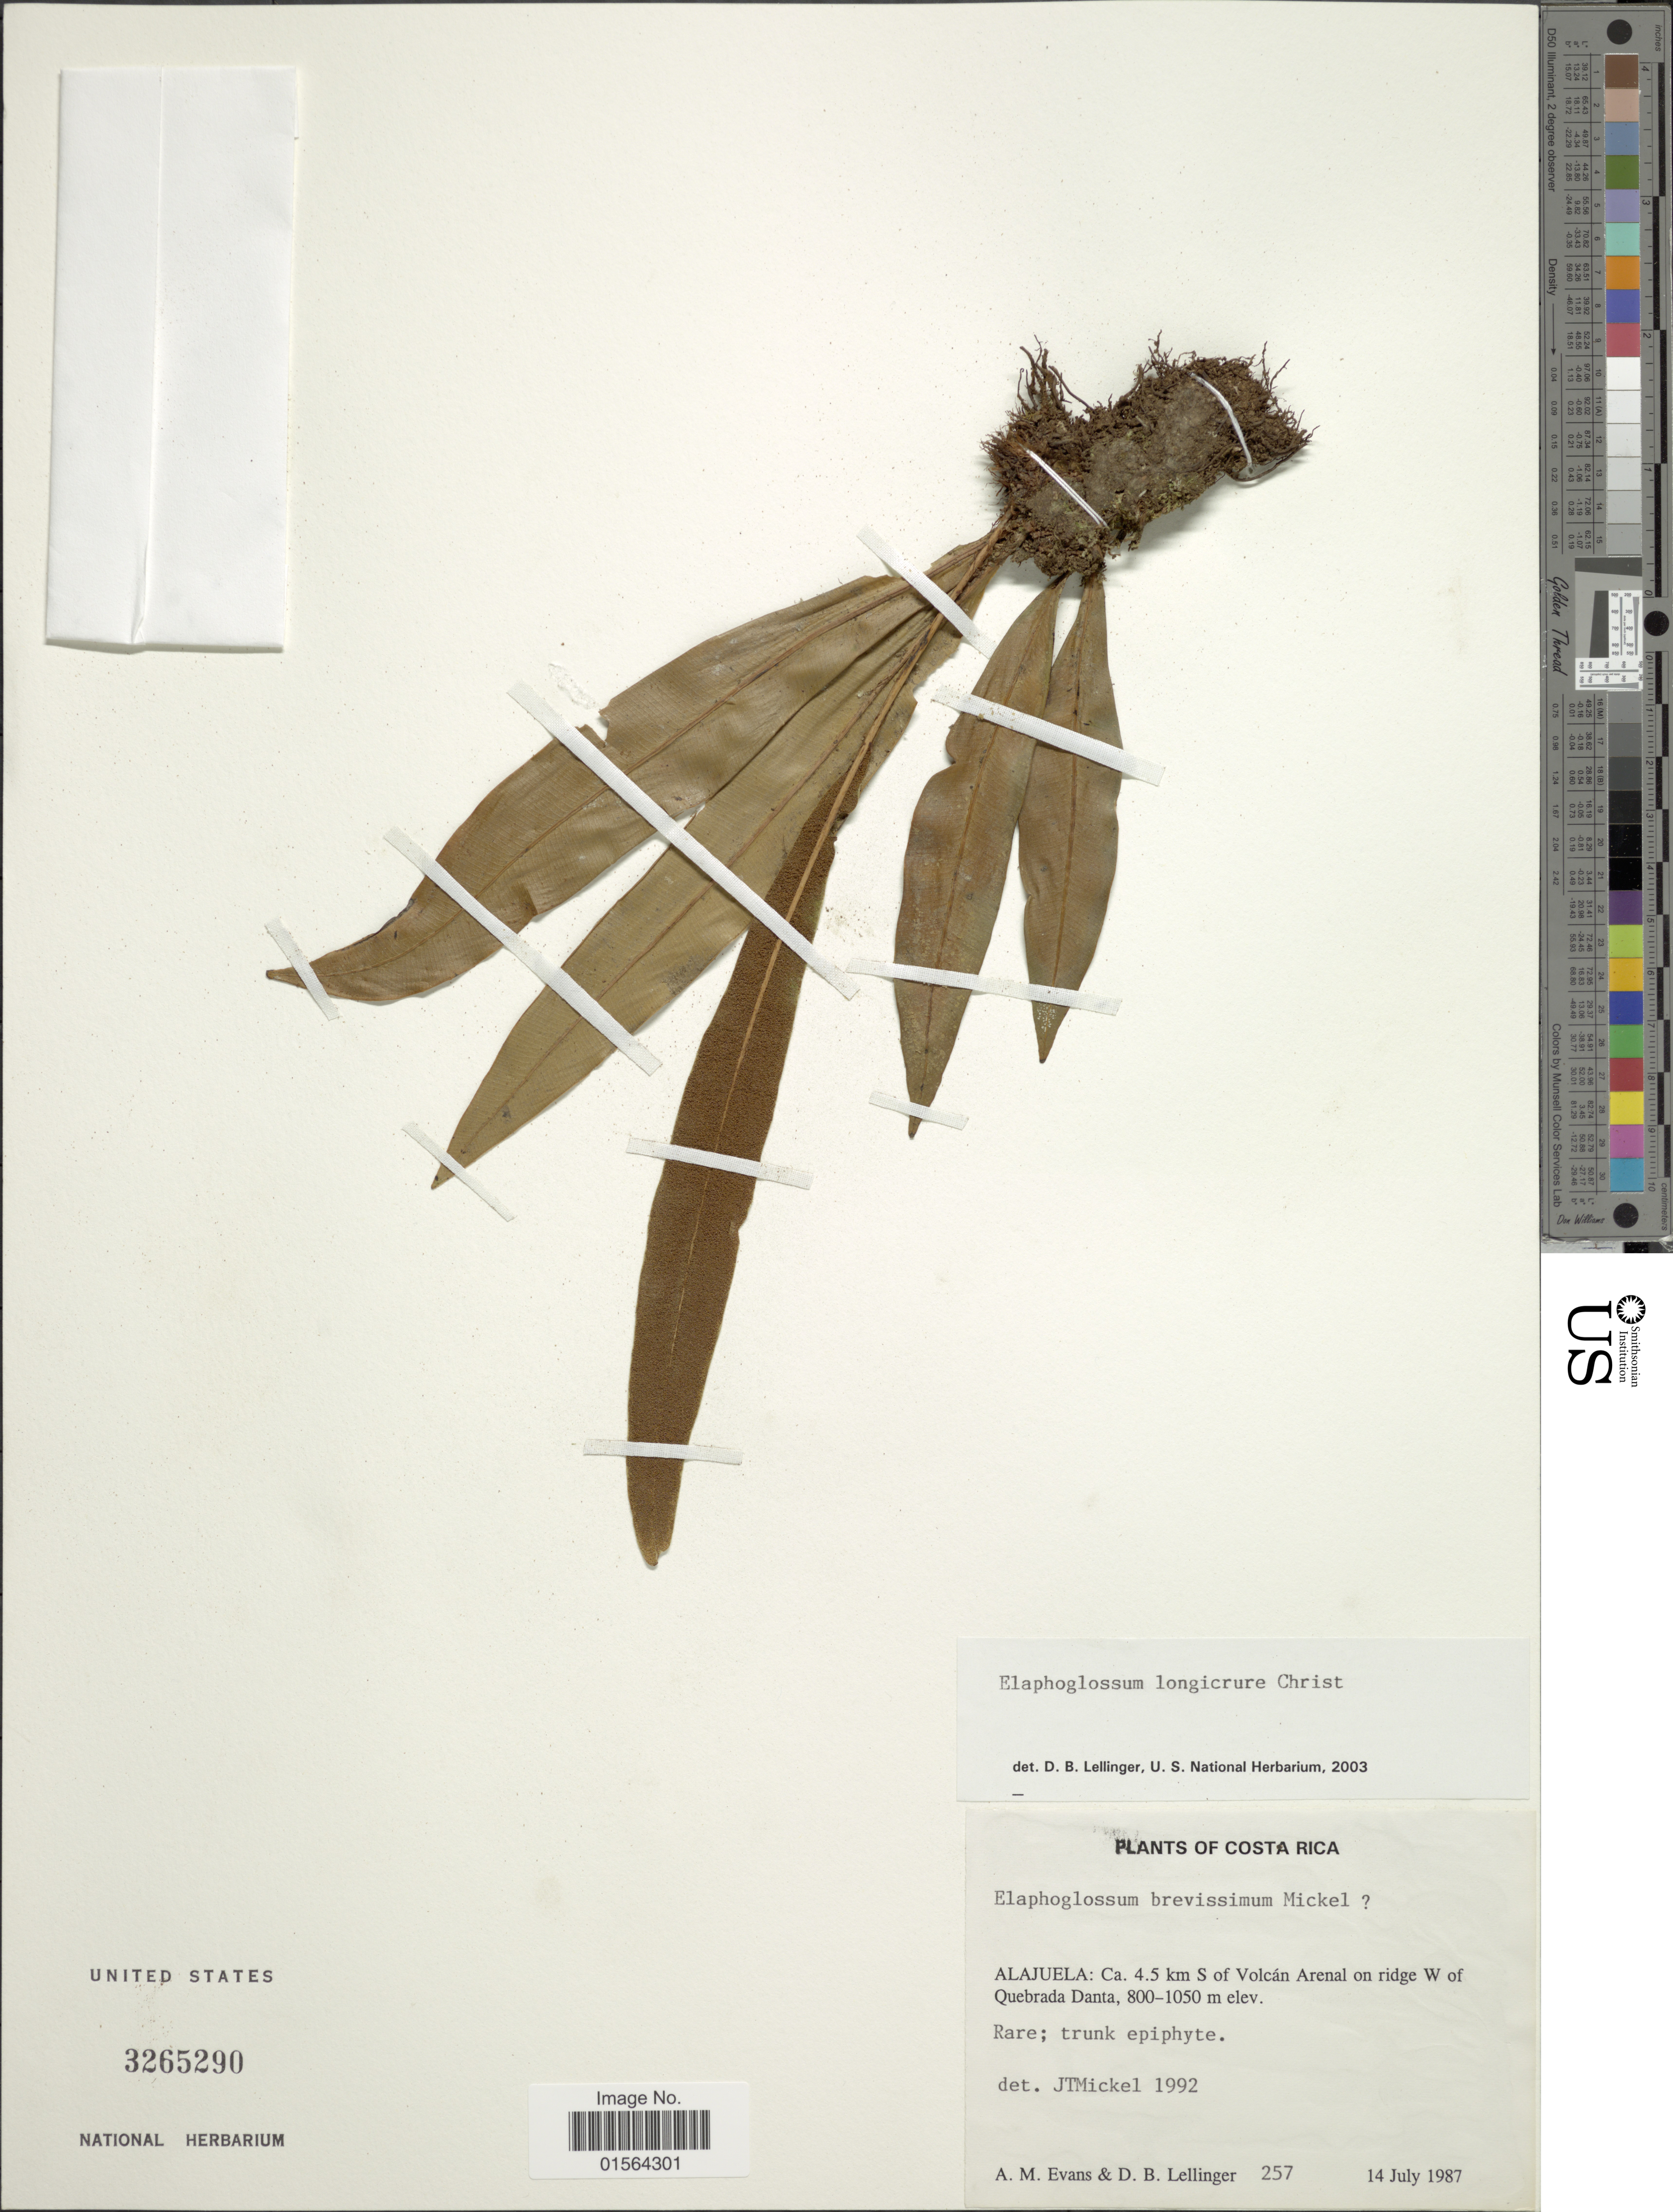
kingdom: Plantae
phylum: Tracheophyta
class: Polypodiopsida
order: Polypodiales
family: Dryopteridaceae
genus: Elaphoglossum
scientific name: Elaphoglossum longicrure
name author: Christ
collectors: A. M. Evans & D. B. Lellinger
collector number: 257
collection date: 1987-07-14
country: Costa Rica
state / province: Alajuela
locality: Alajuela: ca 4.5 km S of Volcan Arenal on ridge W of Quebrada Danta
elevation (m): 800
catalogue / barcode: US 3265290